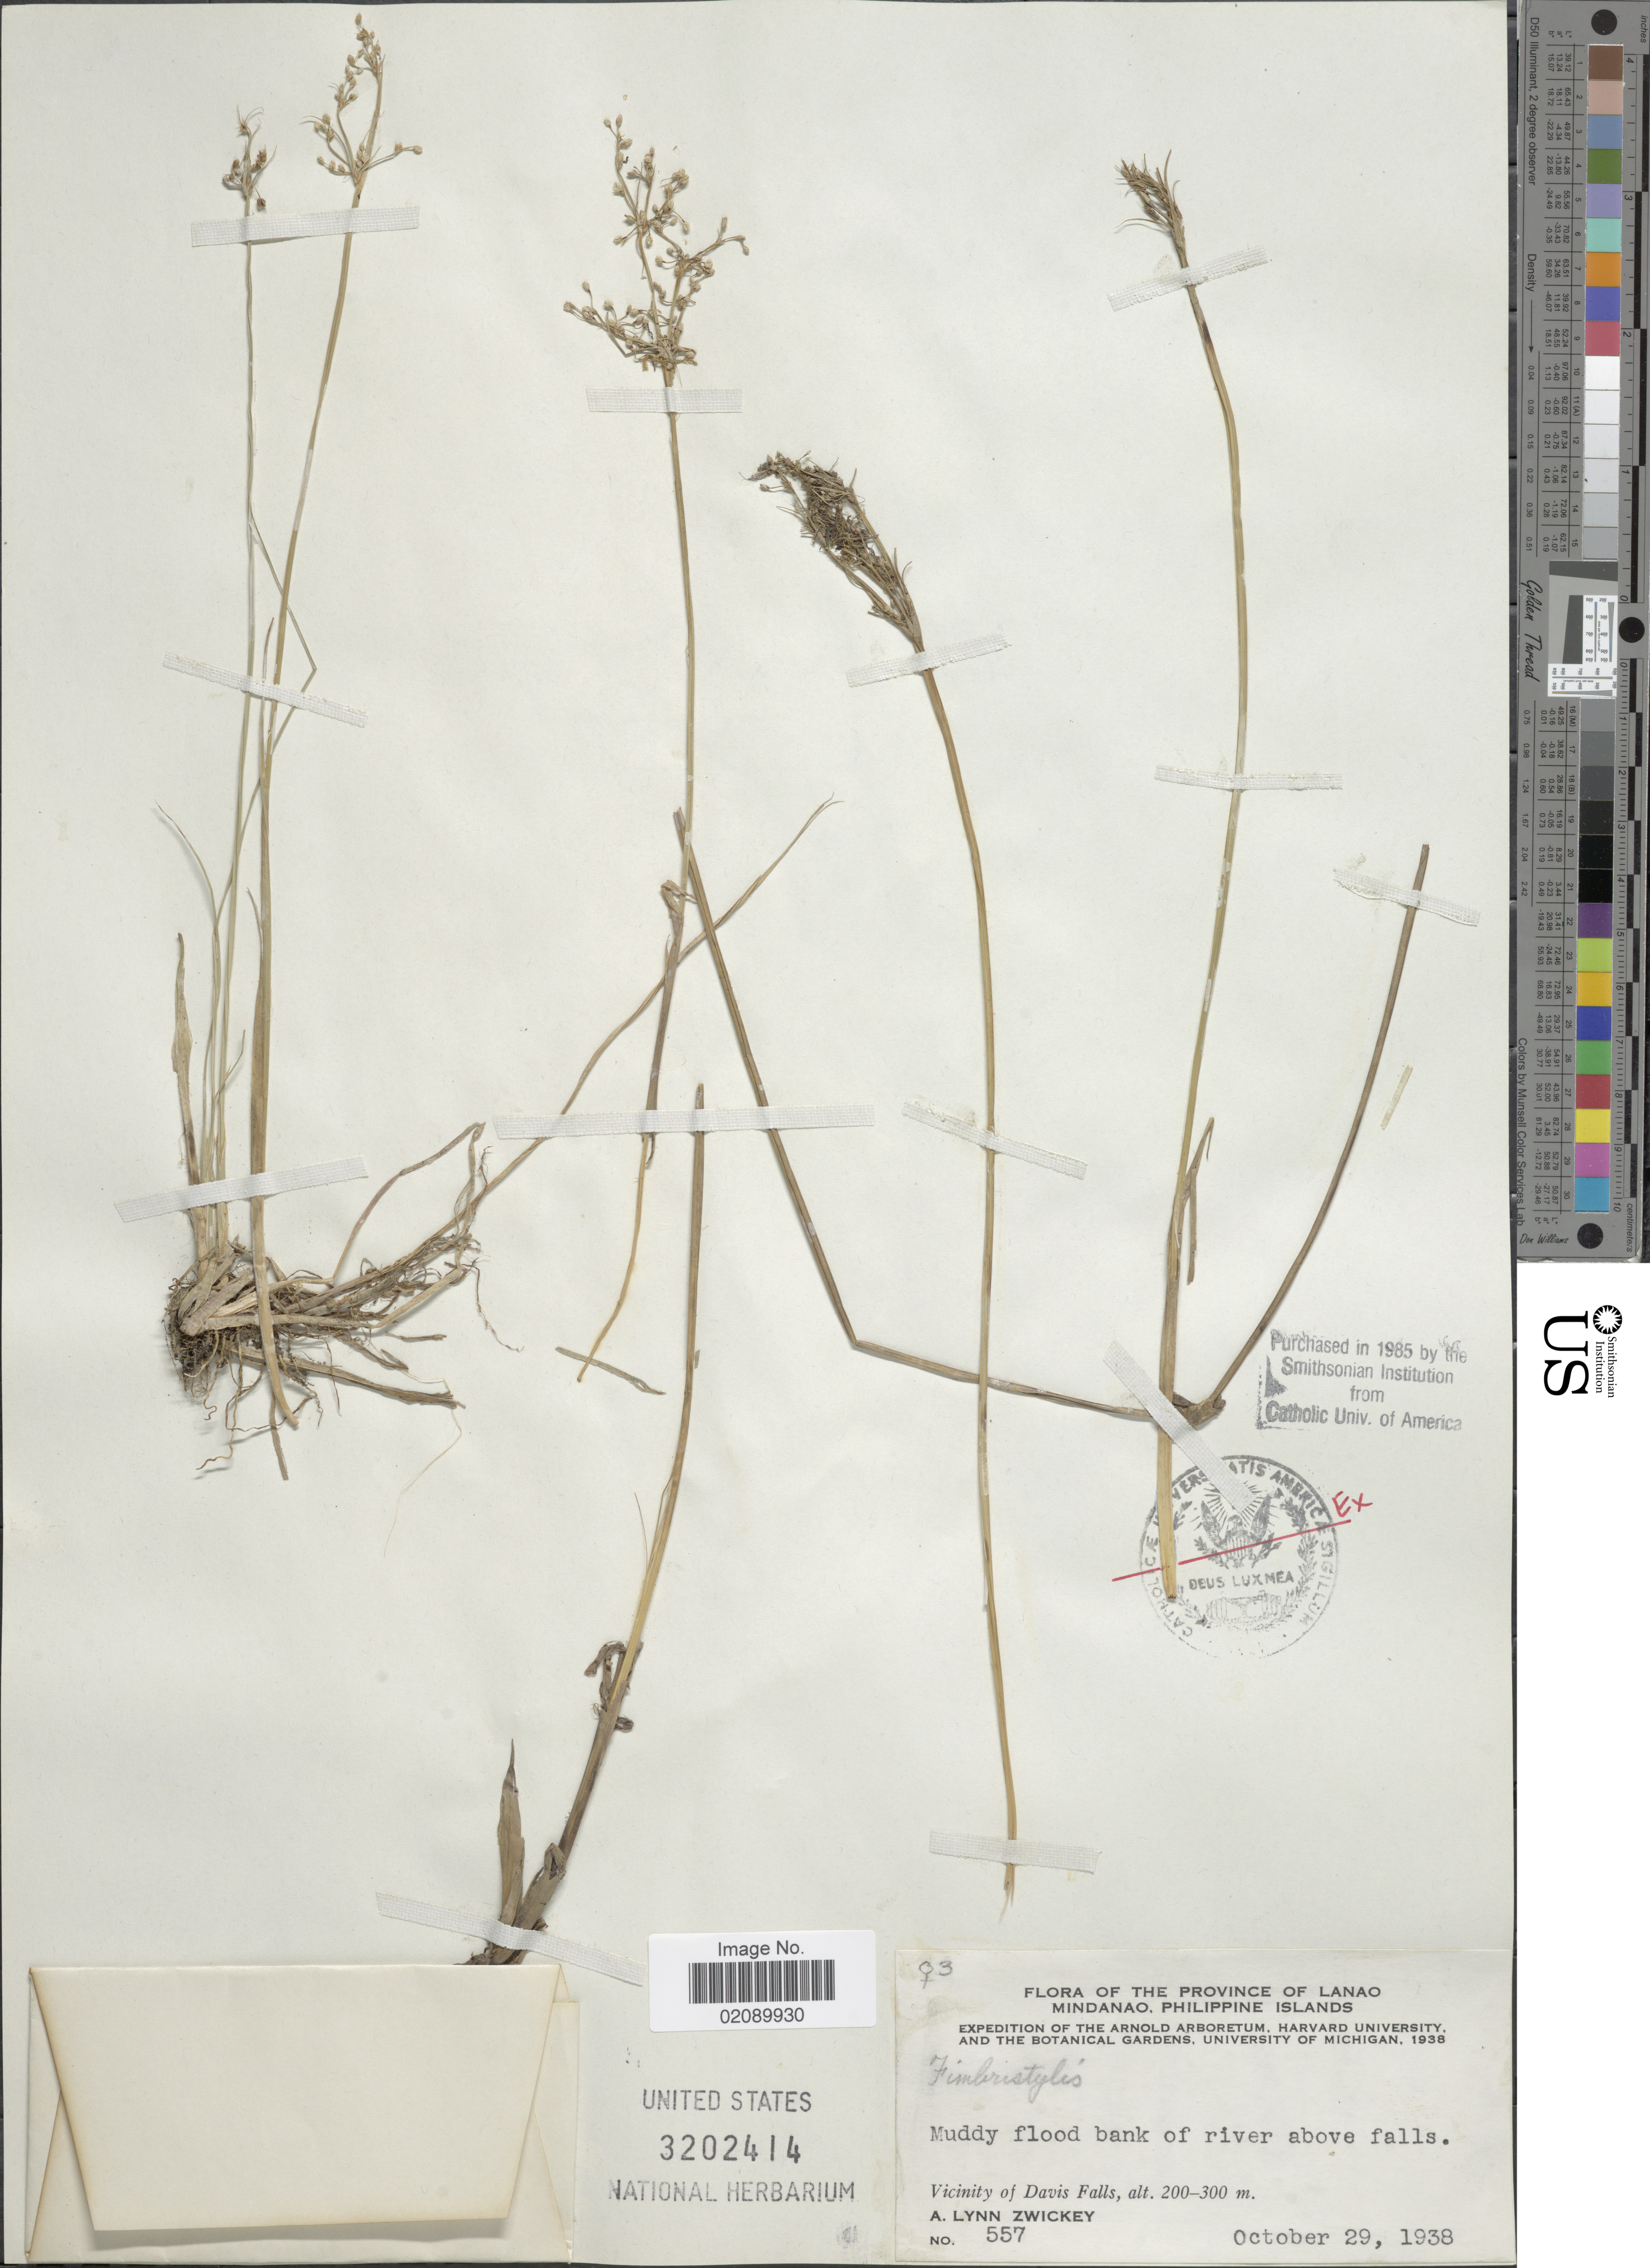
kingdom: Plantae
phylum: Tracheophyta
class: Liliopsida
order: Poales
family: Cyperaceae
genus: Fimbristylis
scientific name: Fimbristylis sp.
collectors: A. Zwickey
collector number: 557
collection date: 1938-10-29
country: Philippines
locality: Province of Lanao. Mindanao, Philippine Islands. Vicinity of Davis Falls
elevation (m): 200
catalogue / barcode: US 3202414